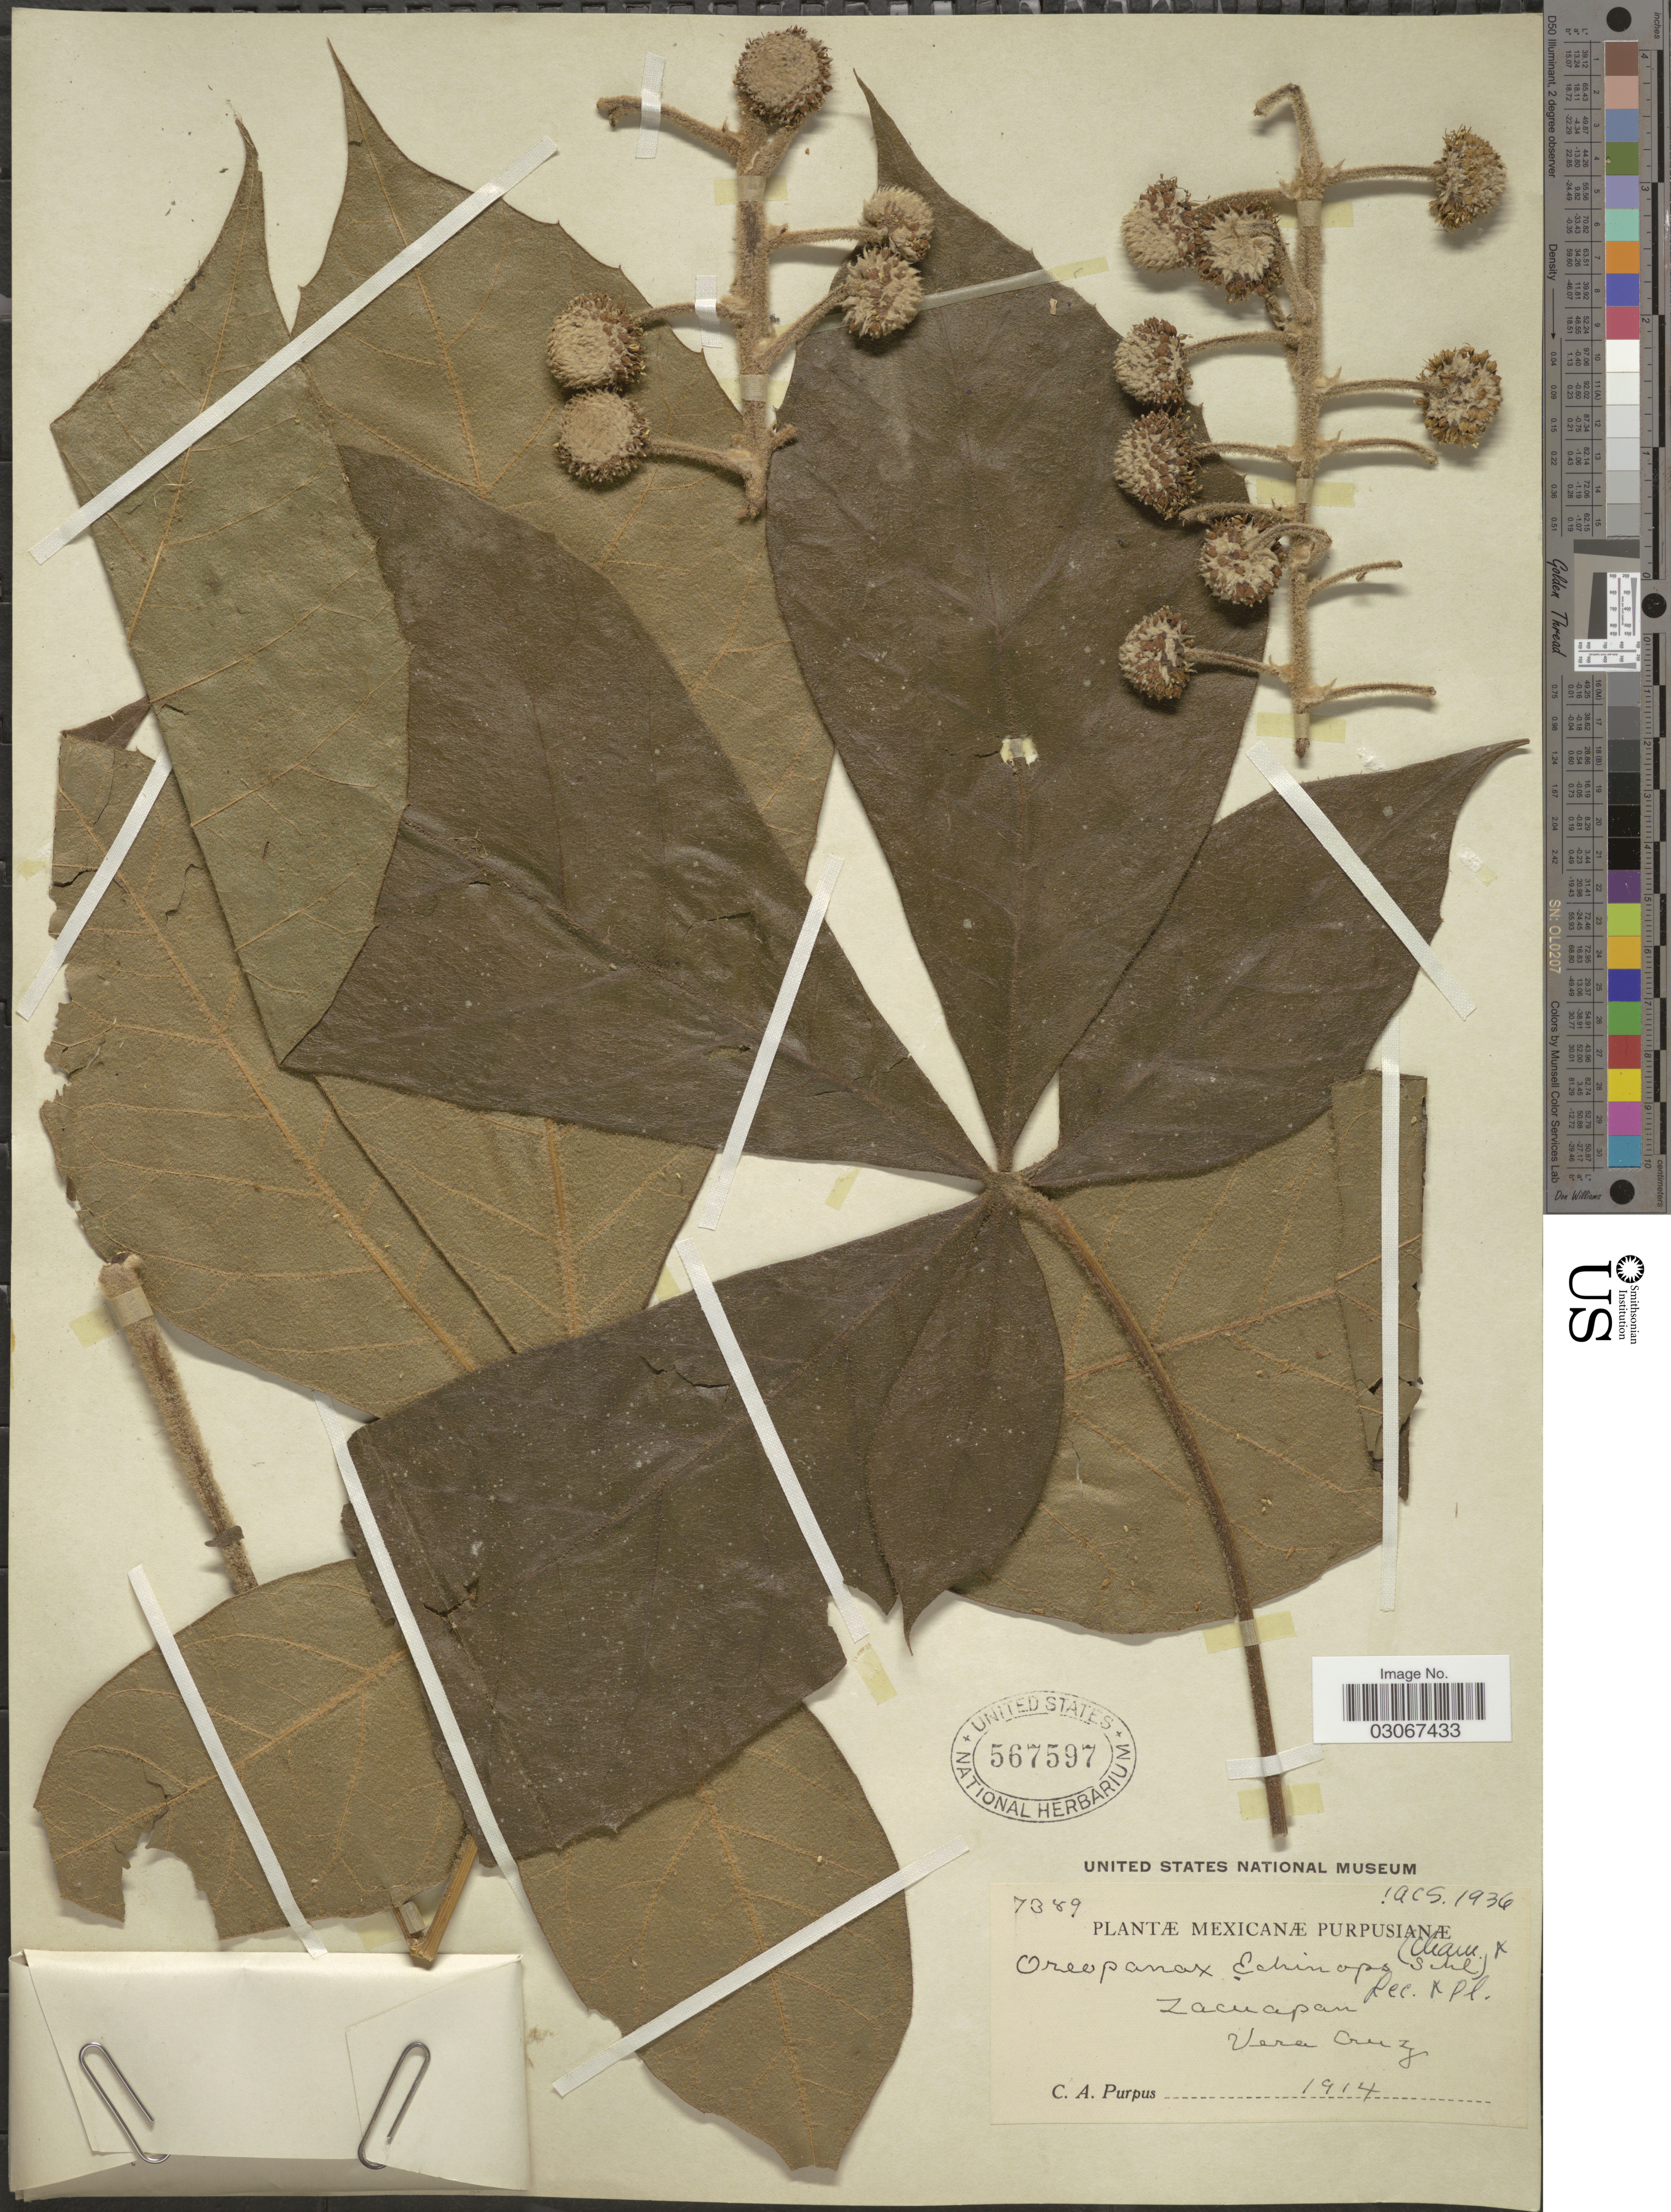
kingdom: Plantae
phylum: Tracheophyta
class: Magnoliopsida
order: Apiales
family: Araliaceae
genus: Oreopanax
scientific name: Oreopanax echinops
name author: (Schltdl. & Cham.) Decne. & Planch.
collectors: C. A. Purpus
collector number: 7389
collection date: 1914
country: Mexico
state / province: Veracruz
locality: Zacuapan, Vera Cruz.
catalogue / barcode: US 567597